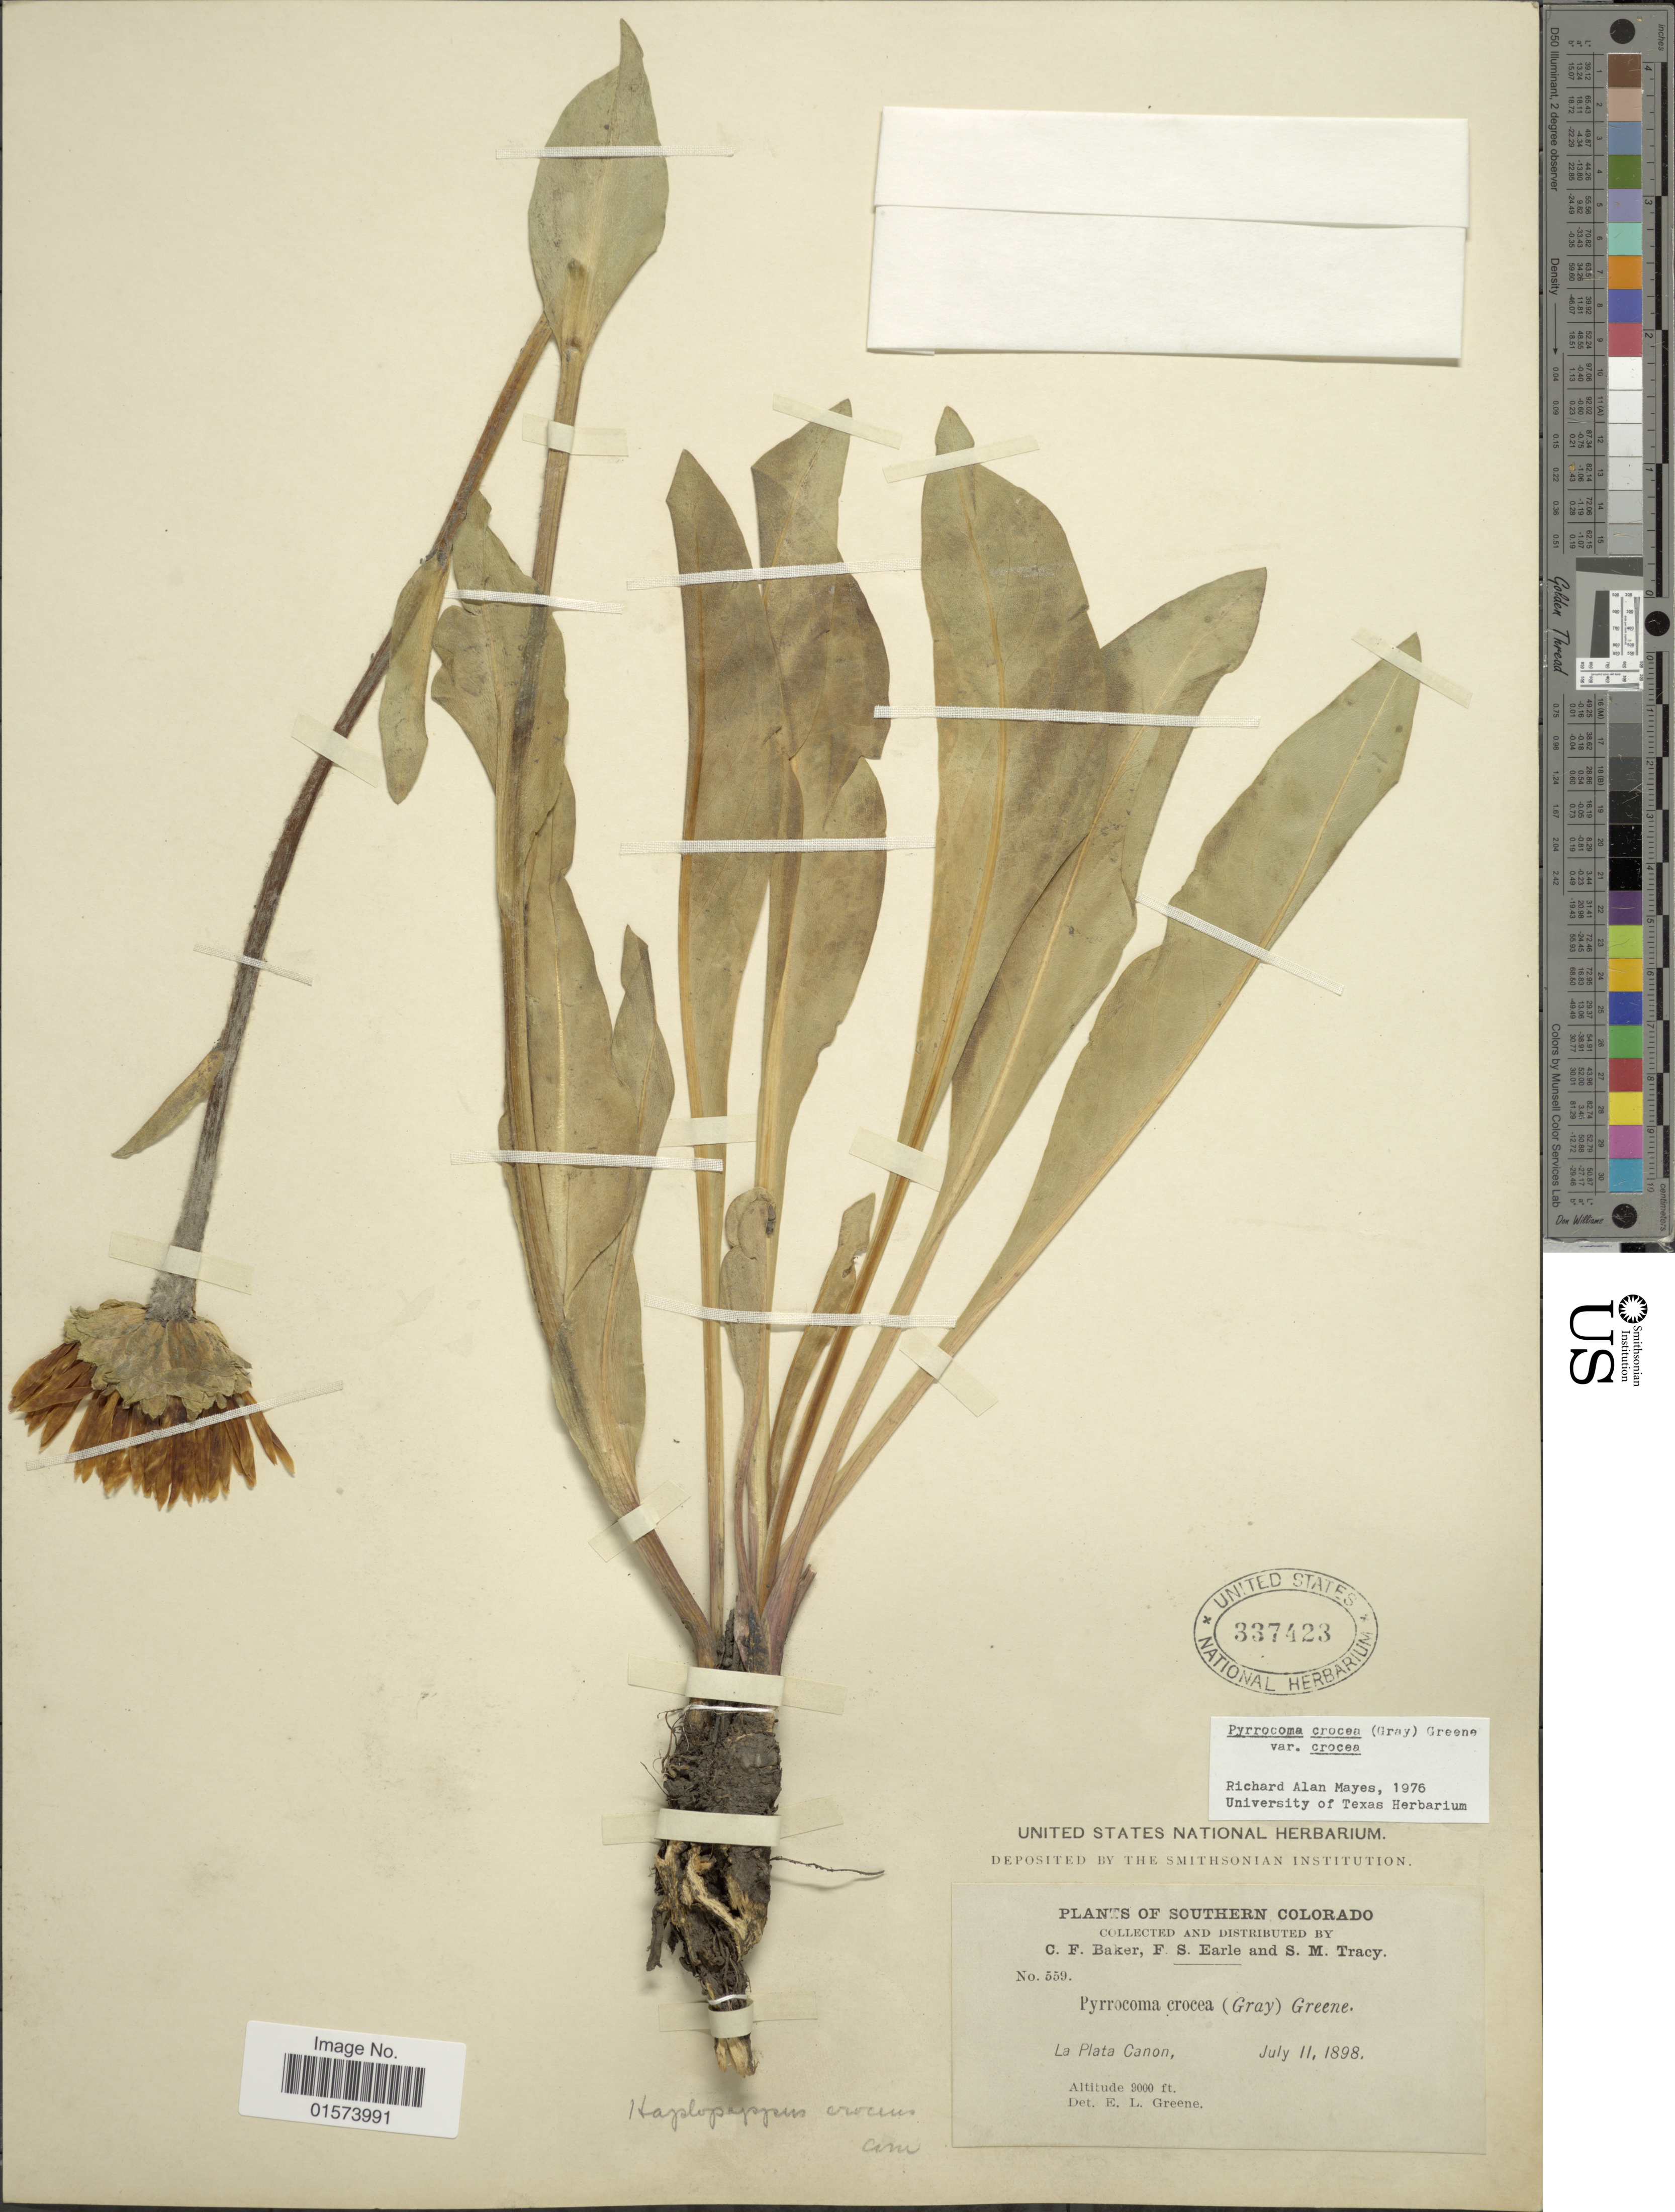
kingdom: Plantae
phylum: Tracheophyta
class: Magnoliopsida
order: Asterales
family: Asteraceae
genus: Pyrrocoma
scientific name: Pyrrocoma crocea var. crocea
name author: (A. Gray) Greene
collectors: C. F. Baker, F. S. Earle & S. M. Tracy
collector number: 559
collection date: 1898-07-11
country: United States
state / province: Colorado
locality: Southern Colorado, La Plata Canon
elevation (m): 2743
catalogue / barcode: US 337423